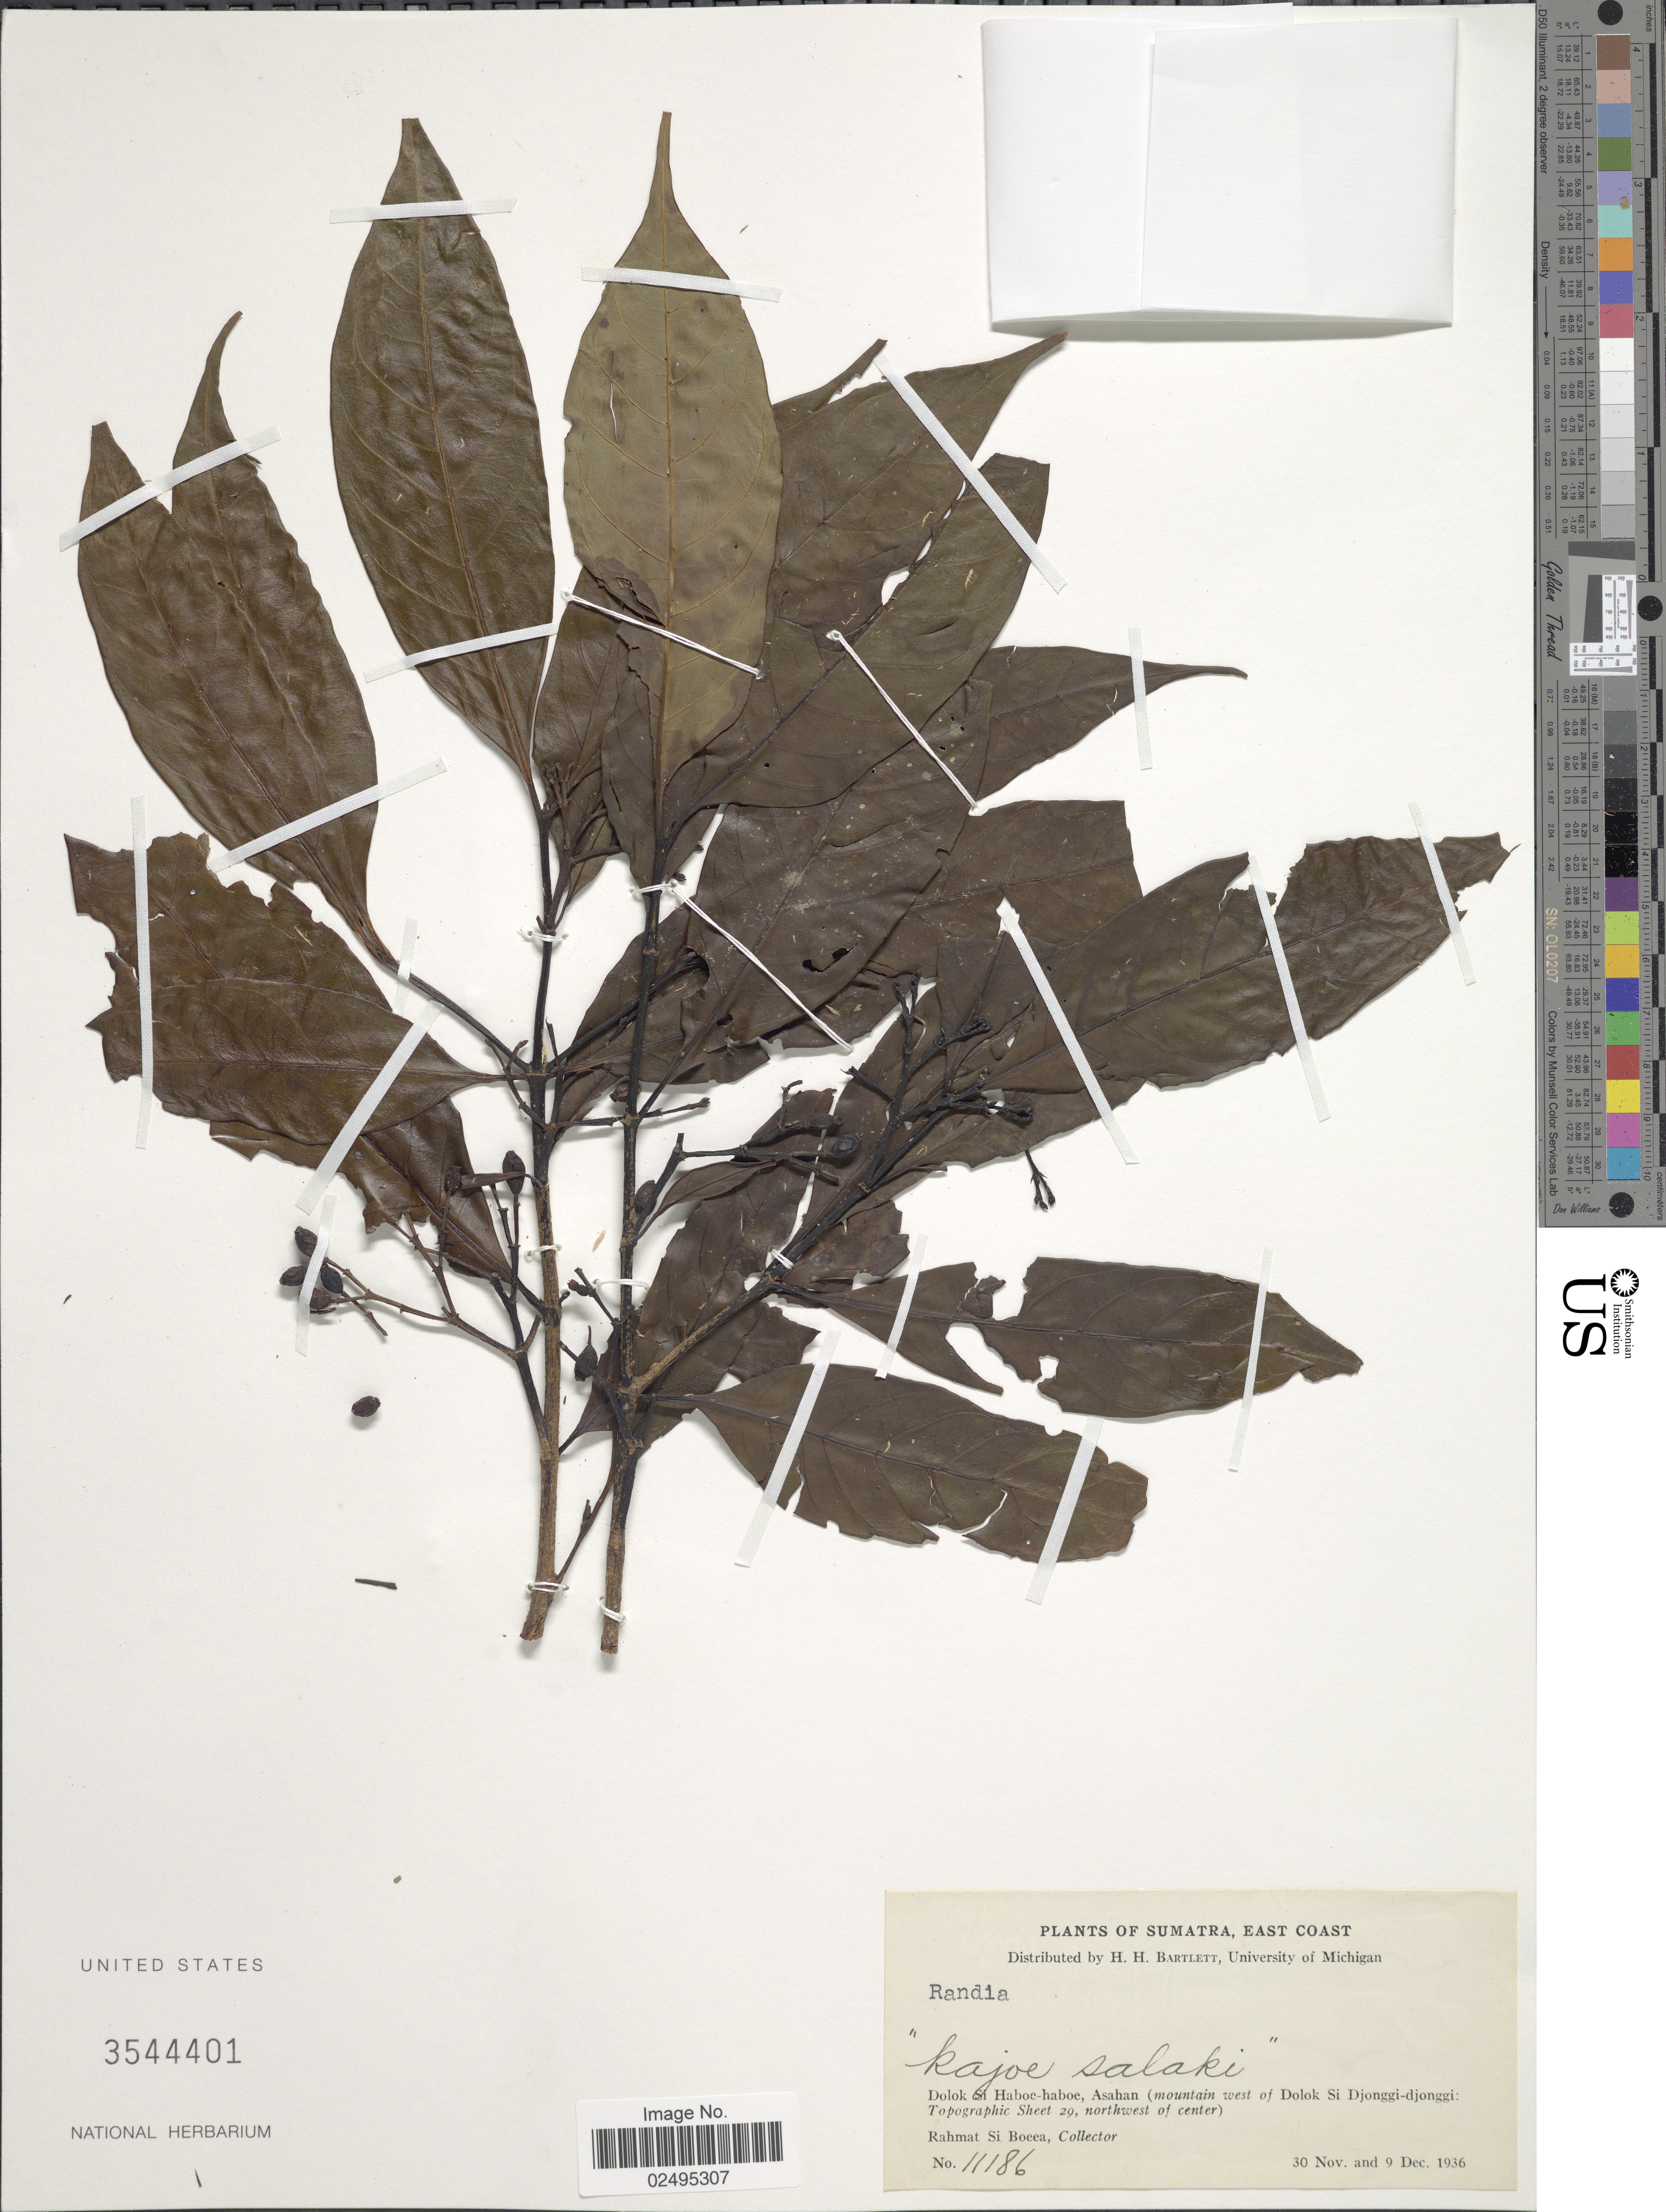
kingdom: Plantae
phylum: Tracheophyta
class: Magnoliopsida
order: Gentianales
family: Rubiaceae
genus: Randia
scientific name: Randia sp.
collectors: Rahmat Si Boeea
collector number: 11186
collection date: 1936-11-30/1936-12-09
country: Indonesia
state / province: Sumatra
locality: Sumatra, East Coast, Dolok Si Haboe-haboe, Asahan (mountain west of Dolok Si Djonggi-djonggi: Topographic Sheet 29, northwest of center)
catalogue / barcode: US 3544401